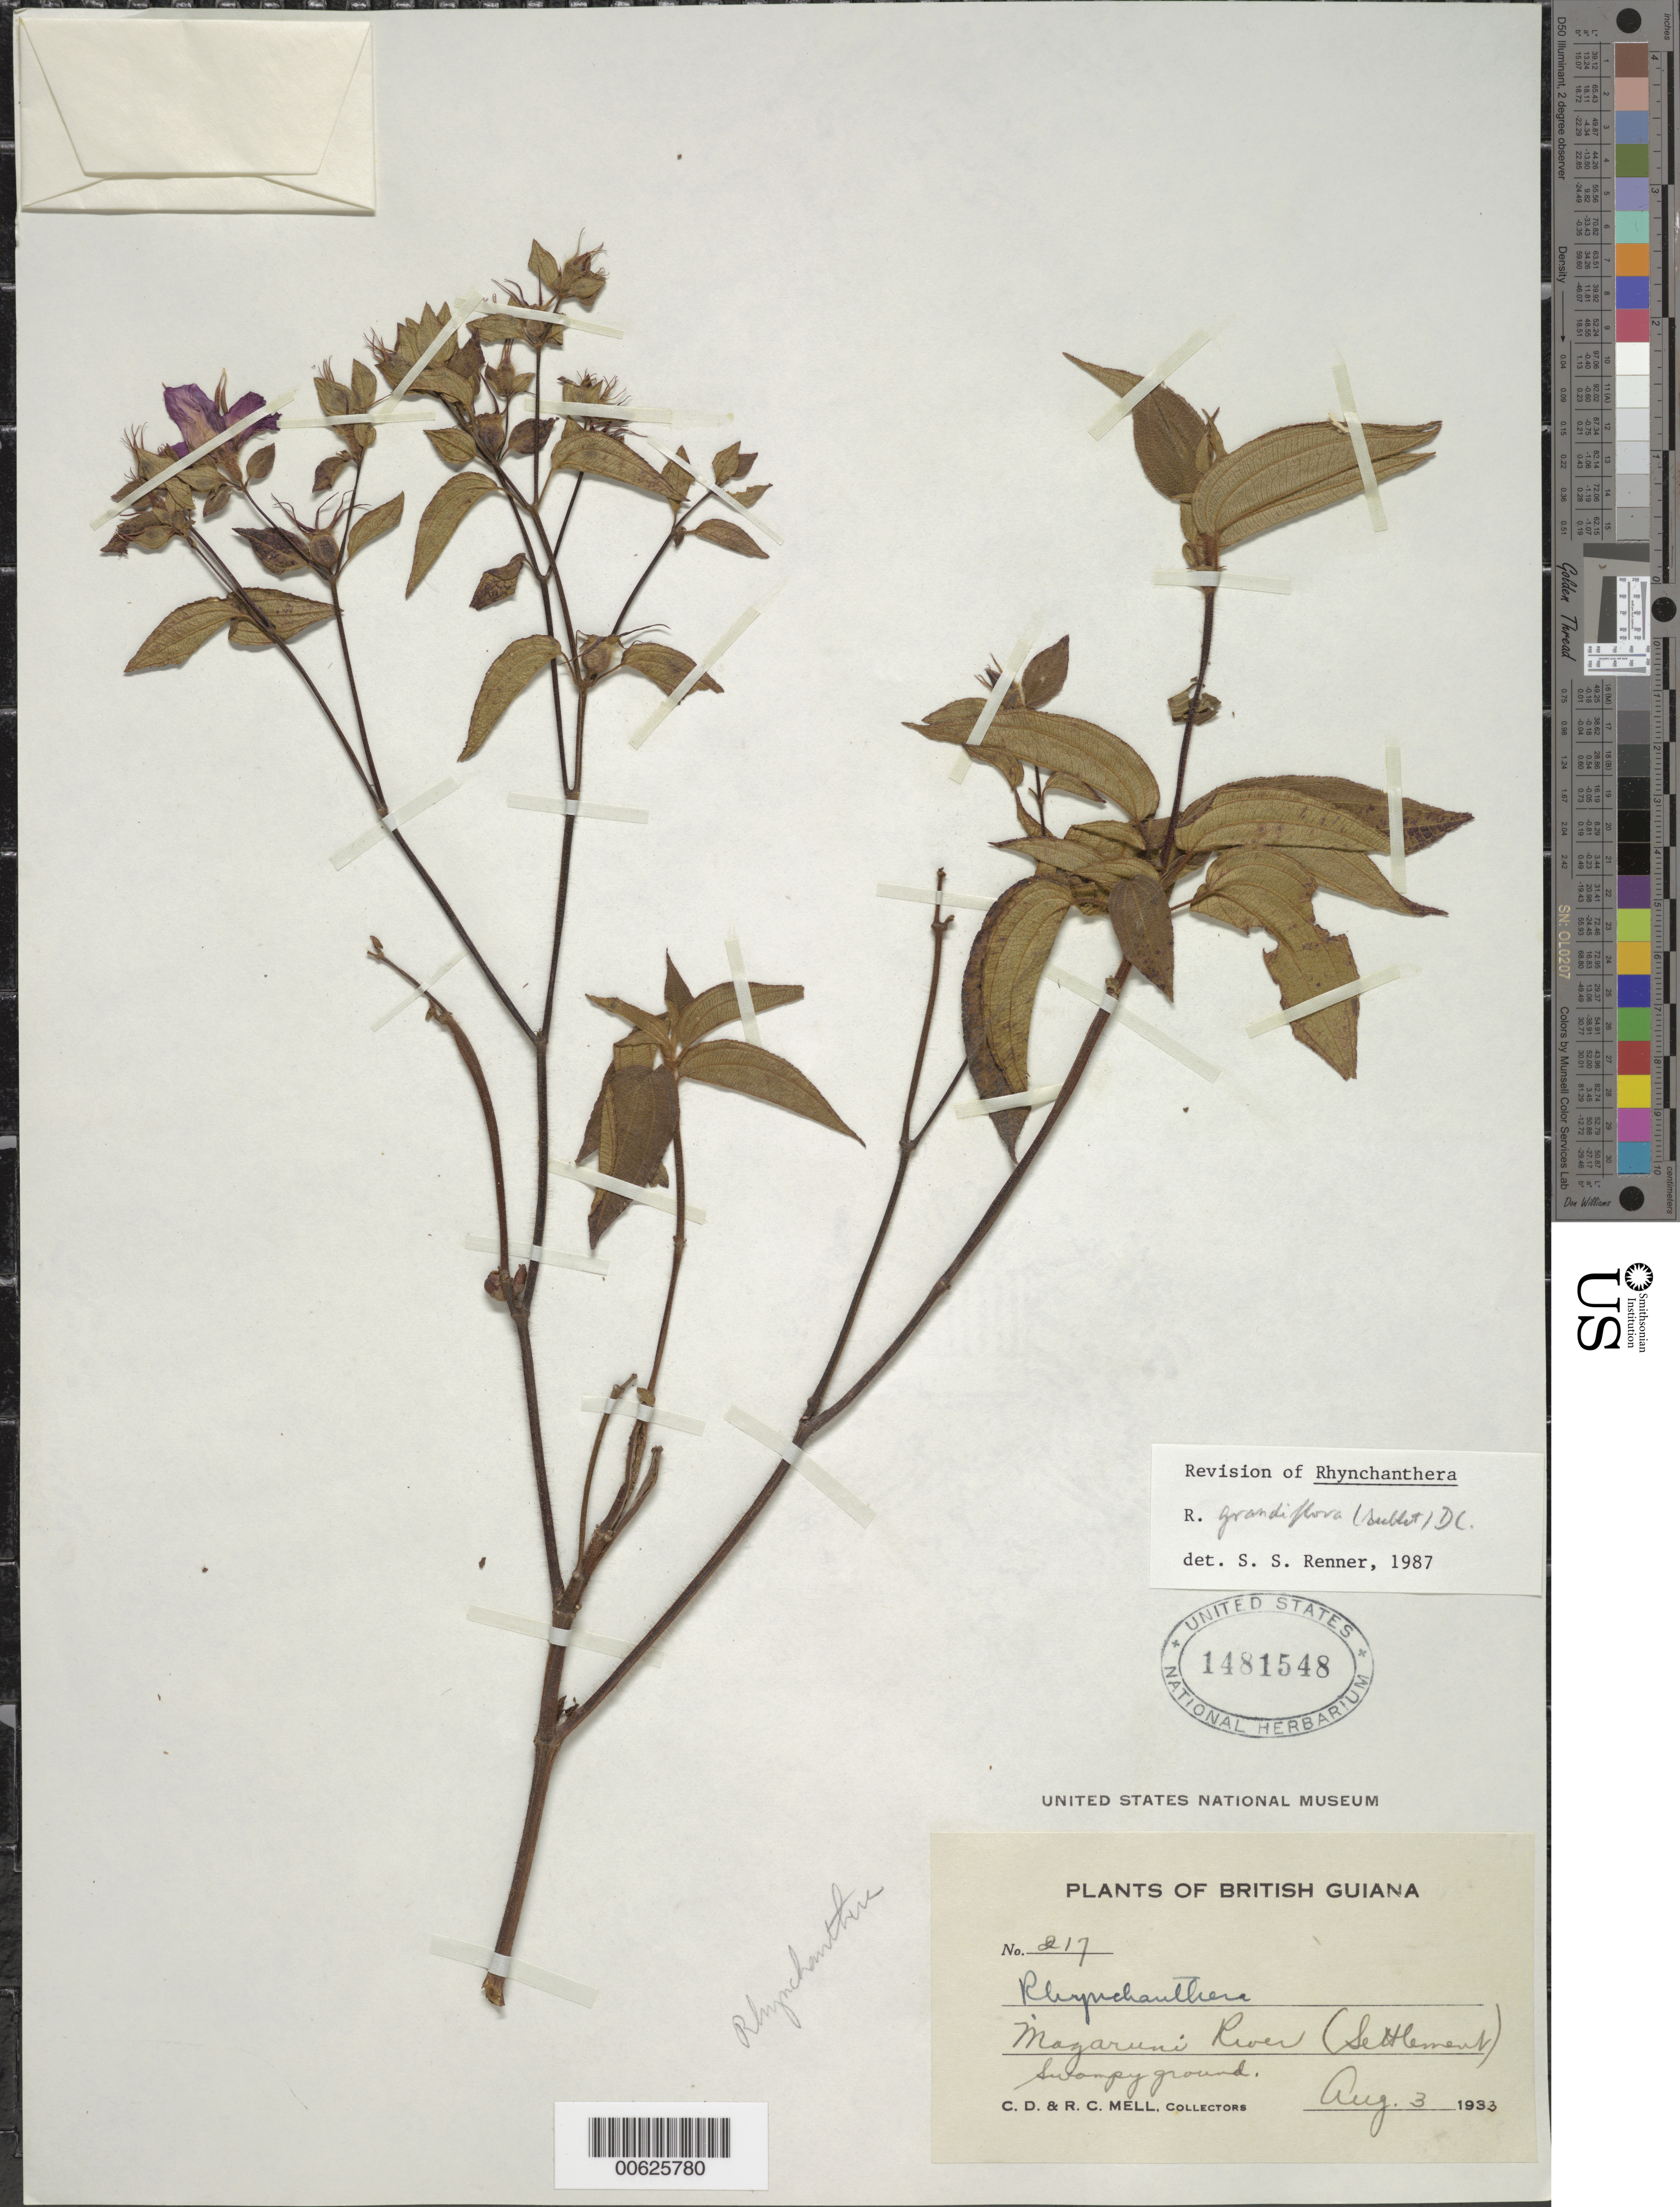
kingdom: Plantae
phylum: Tracheophyta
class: Magnoliopsida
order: Myrtales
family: Melastomataceae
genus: Rhynchanthera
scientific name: Rhynchanthera grandiflora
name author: (Aubl.) DC.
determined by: Renner, S. S.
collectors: C. D. Mell & R. Mell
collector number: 217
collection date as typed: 3-Aug-33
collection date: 1933-08-03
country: Guyana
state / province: Cuyuni-Mazaruni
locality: Mazaruni R. (settlement)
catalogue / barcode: US 1481548